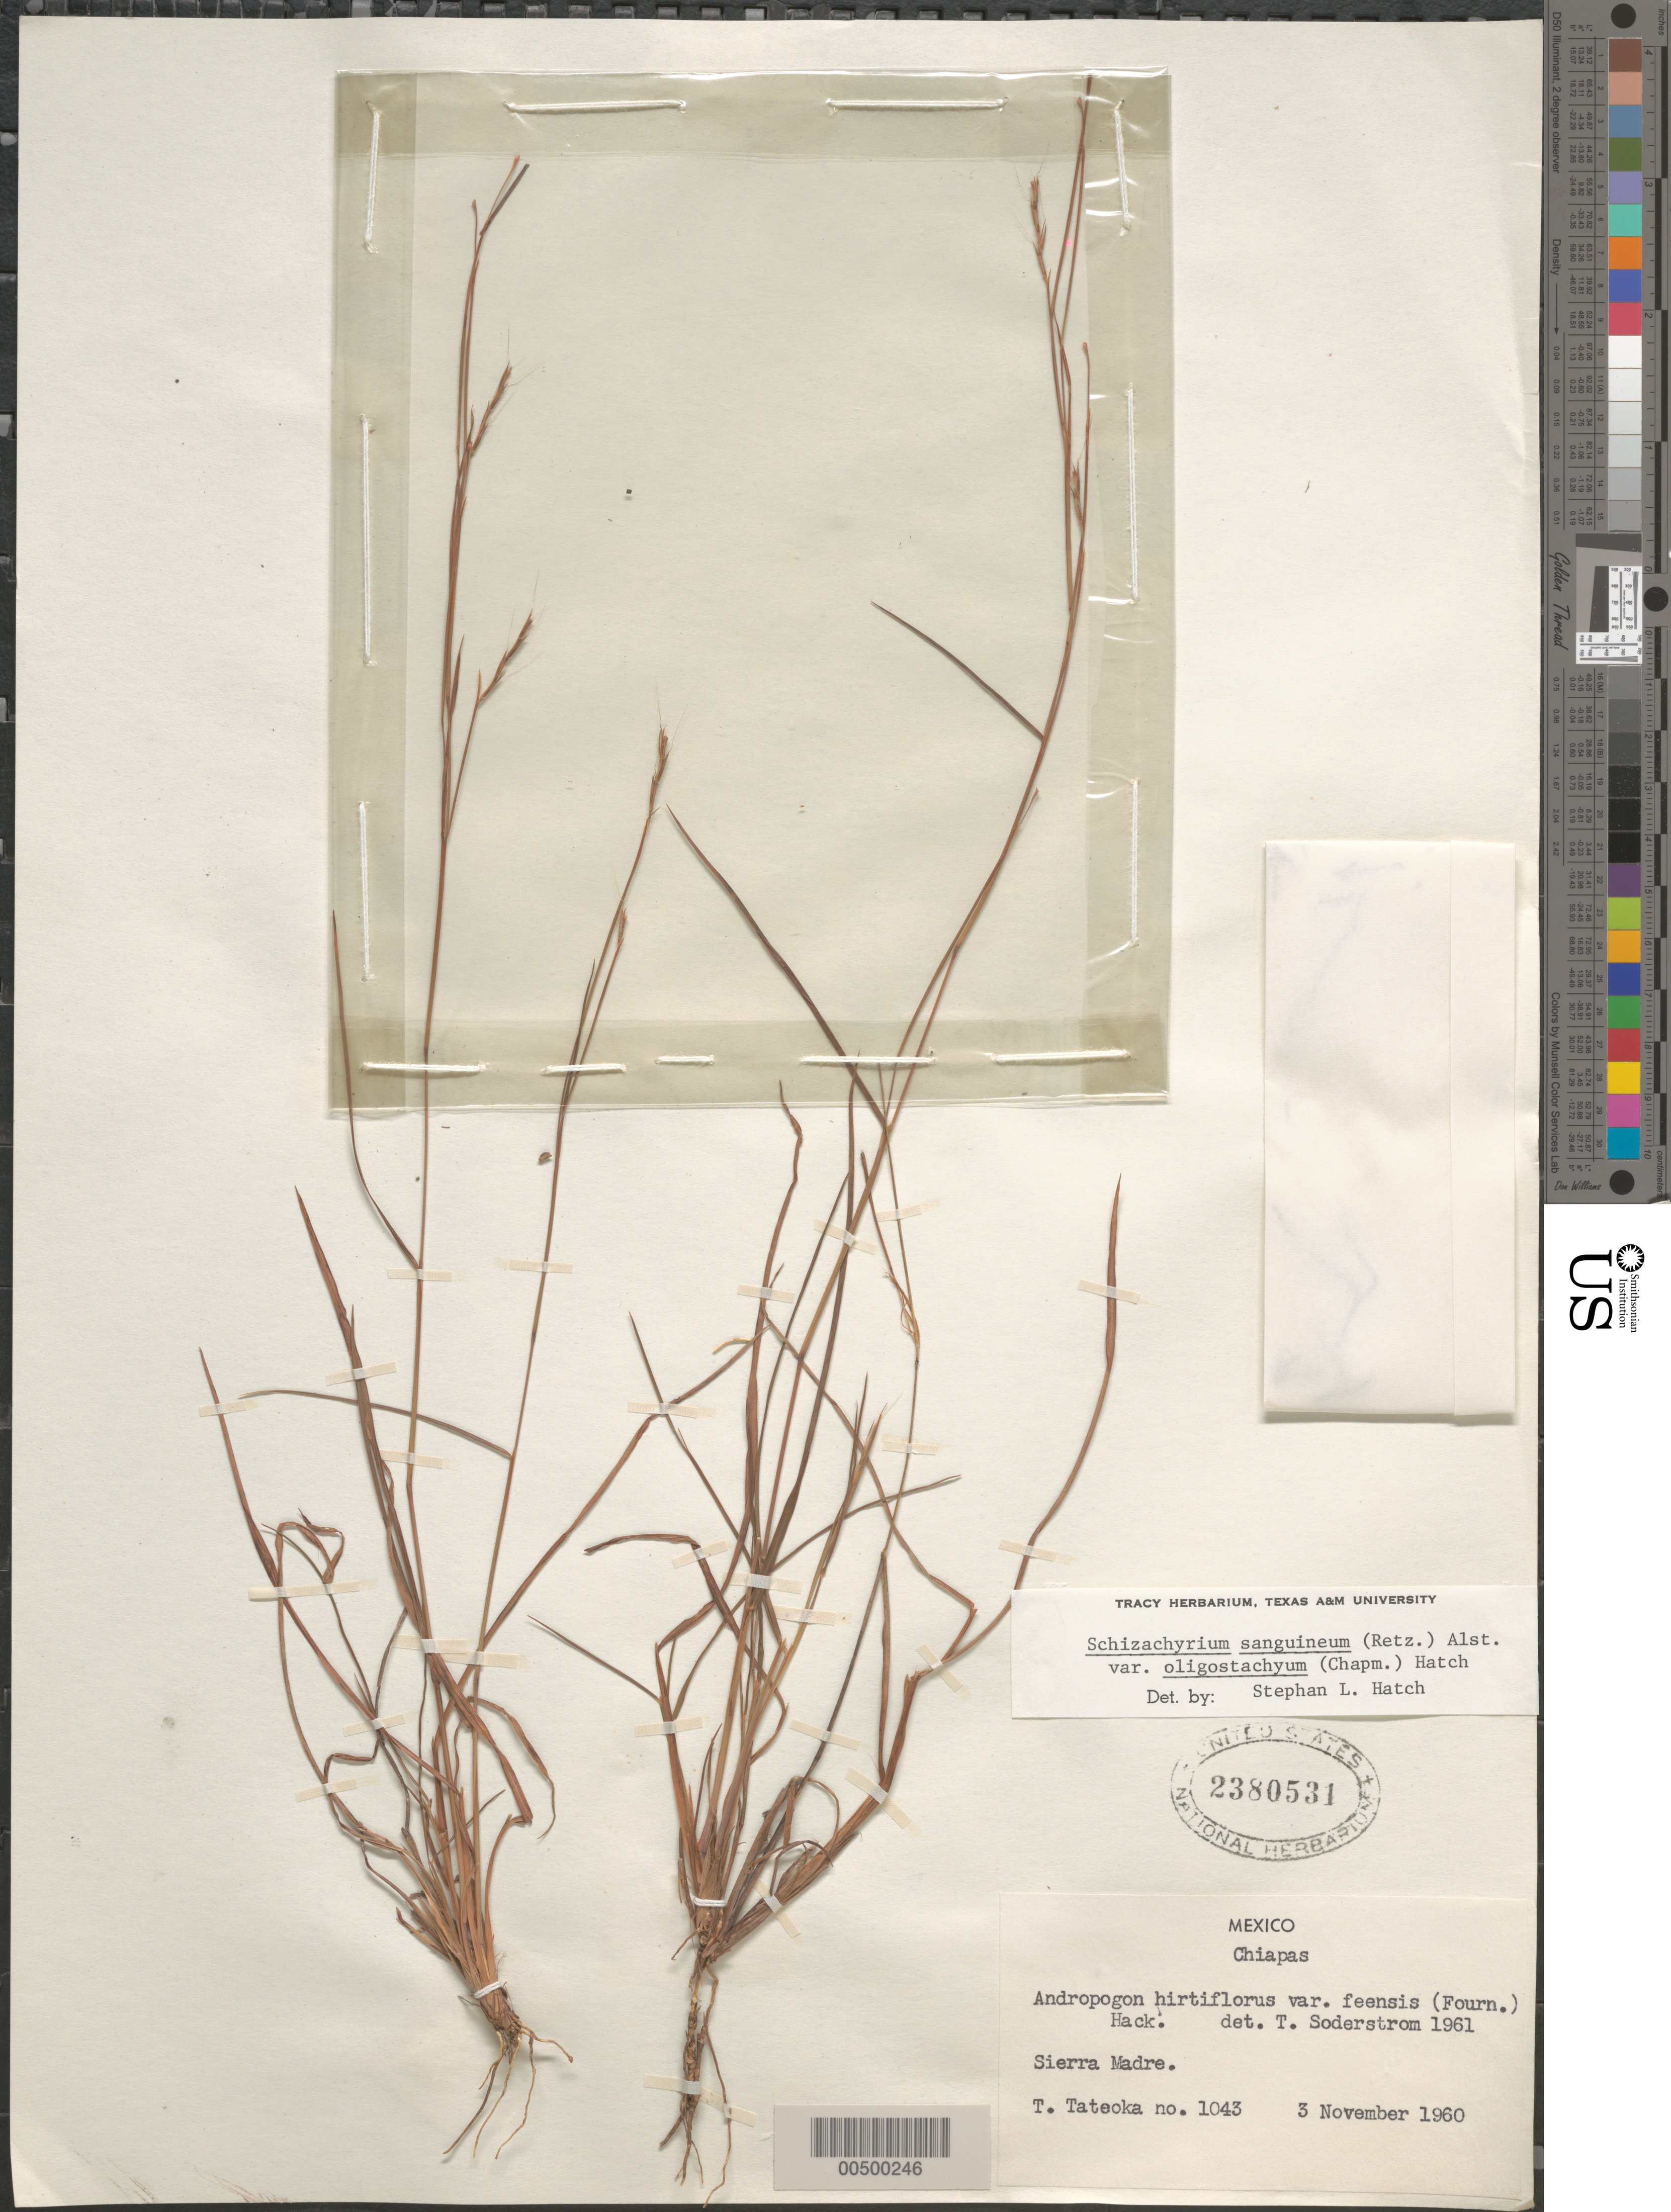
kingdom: Plantae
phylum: Tracheophyta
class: Liliopsida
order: Poales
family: Poaceae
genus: Schizachyrium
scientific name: Schizachyrium sanguineum var. oligostachyum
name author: (Chapm.) S.L. Hatch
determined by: Hatch, S. L.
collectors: T. Tateoka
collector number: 1043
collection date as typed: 3 Nov 1960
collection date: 1960-11-03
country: Mexico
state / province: Chiapas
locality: Sierra Madre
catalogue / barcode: US 2380531